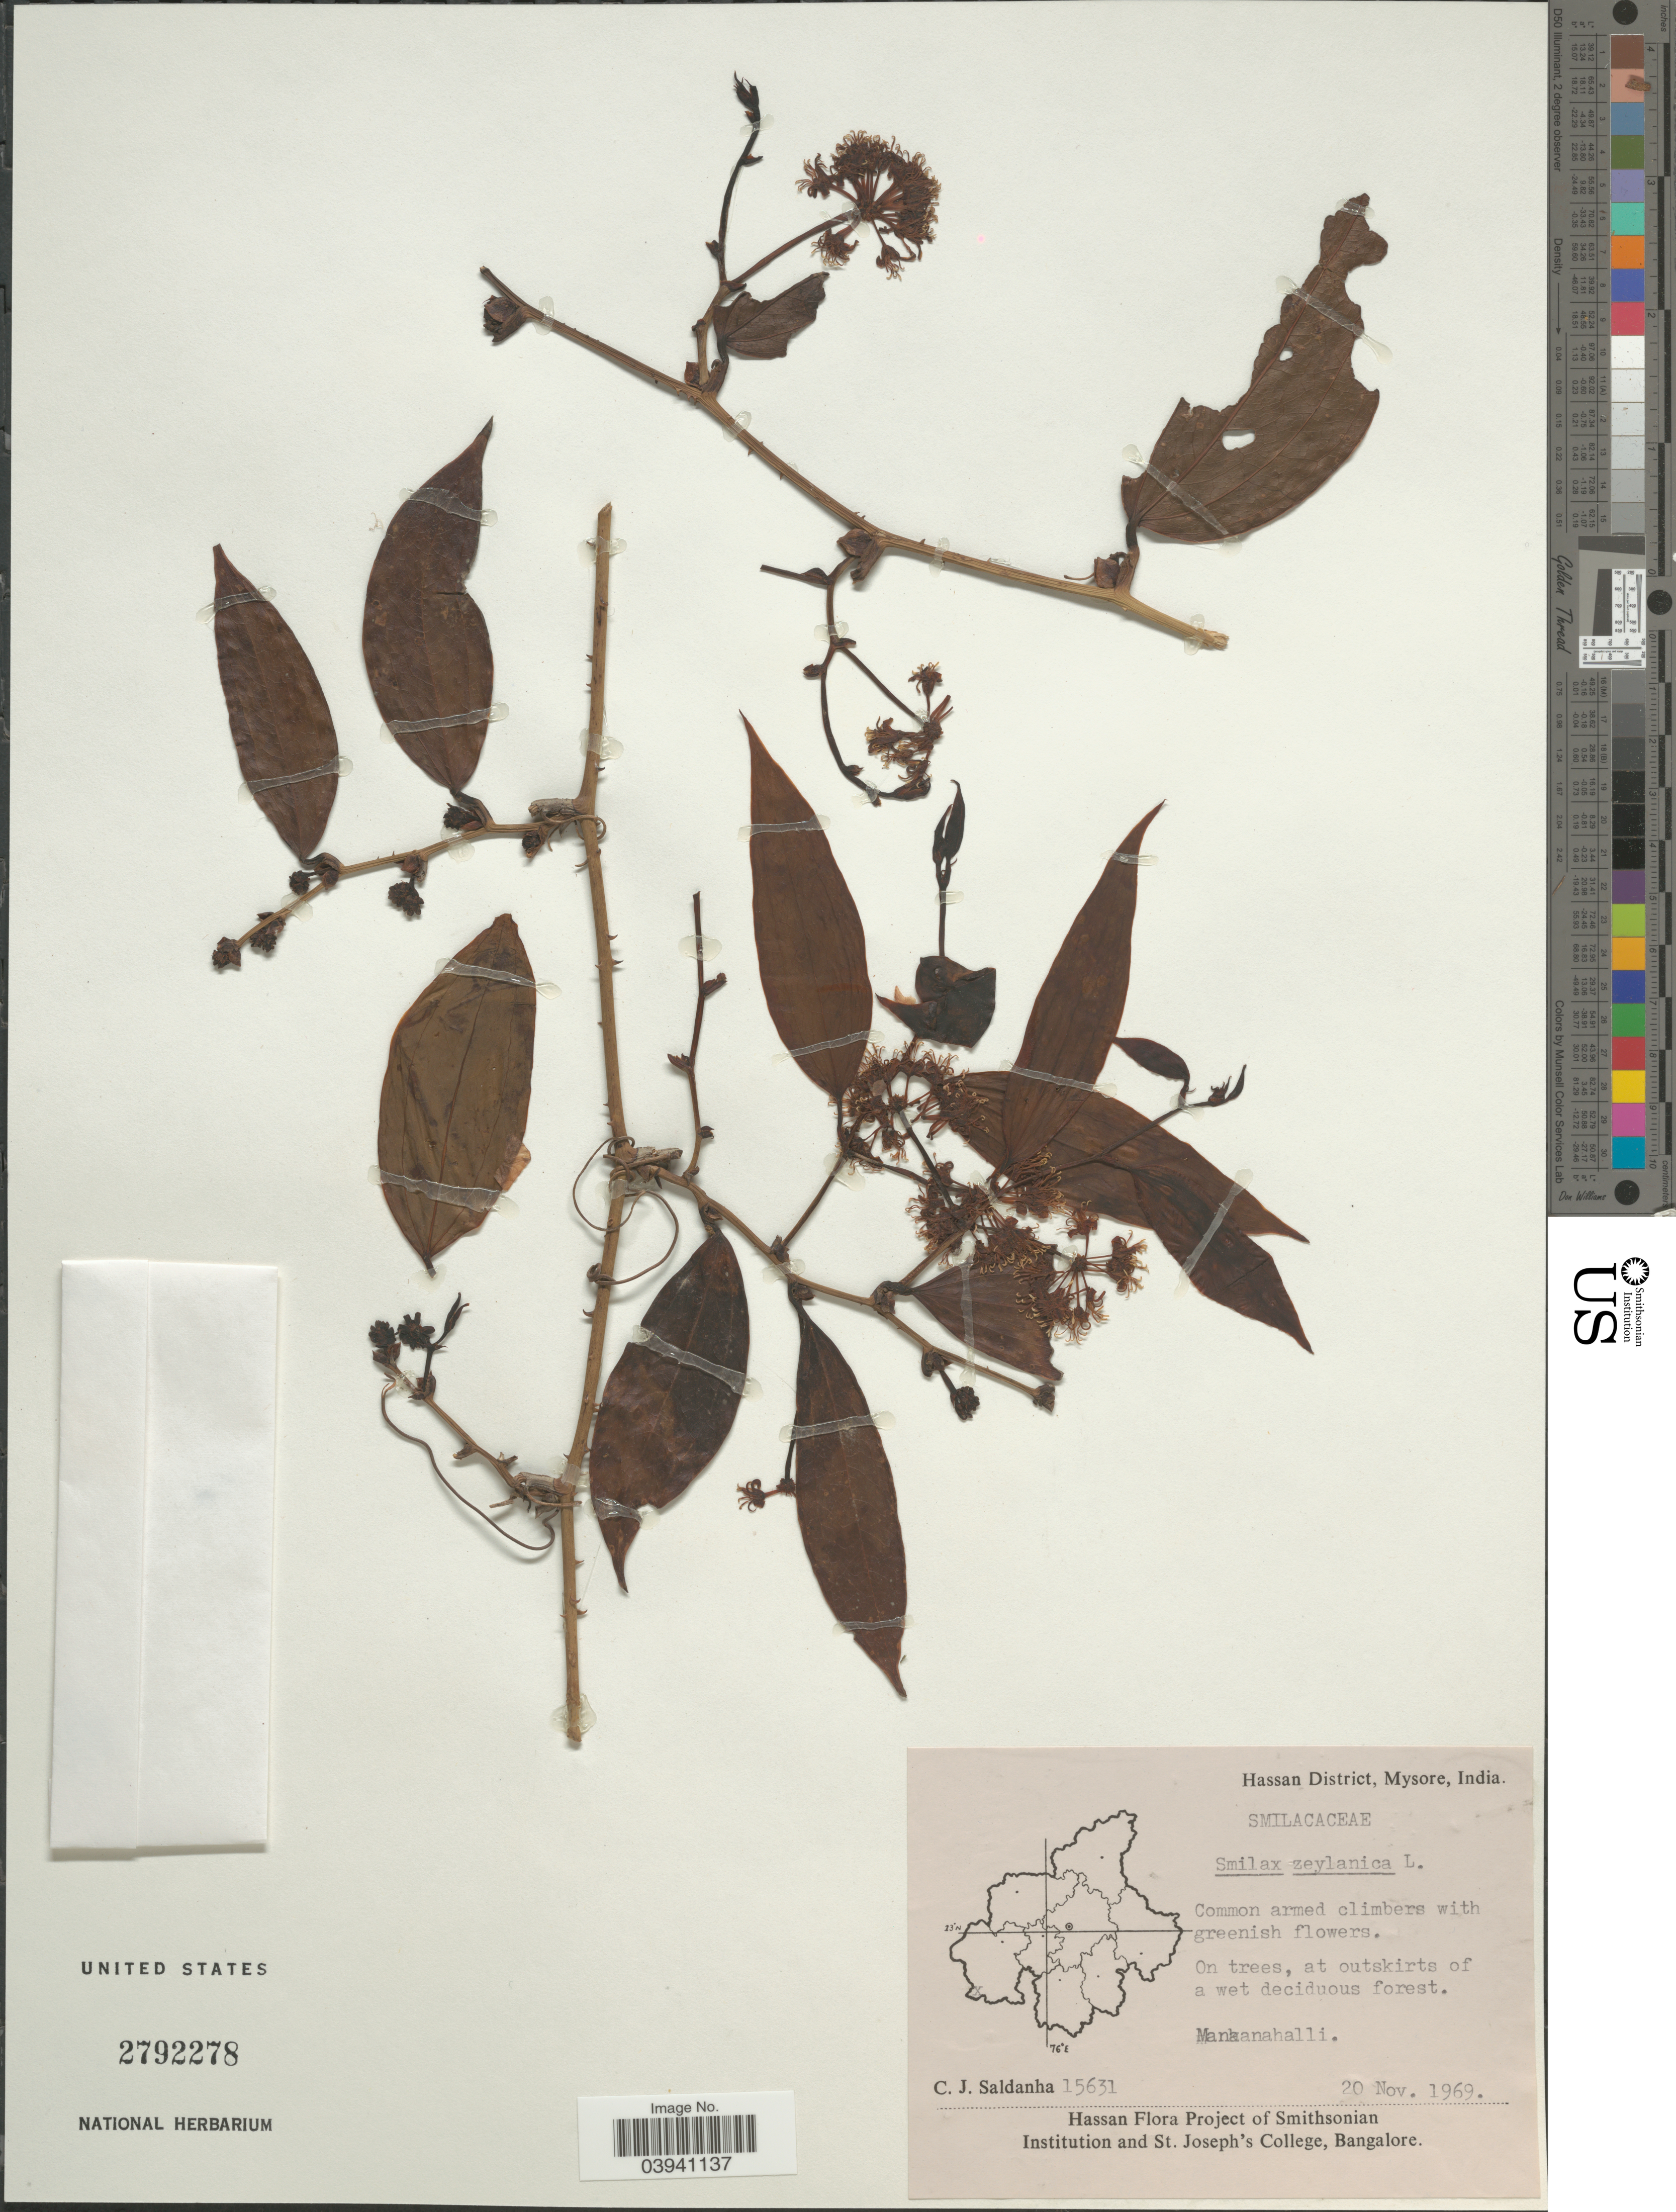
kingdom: Plantae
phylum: Tracheophyta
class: Liliopsida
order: Liliales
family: Smilacaceae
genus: Smilax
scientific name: Smilax zeylanica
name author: L.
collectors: C. J. Saldanha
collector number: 15631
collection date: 1969-11-20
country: India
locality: Hassan District, Mysore. Mankanahalli.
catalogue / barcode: US 2792278